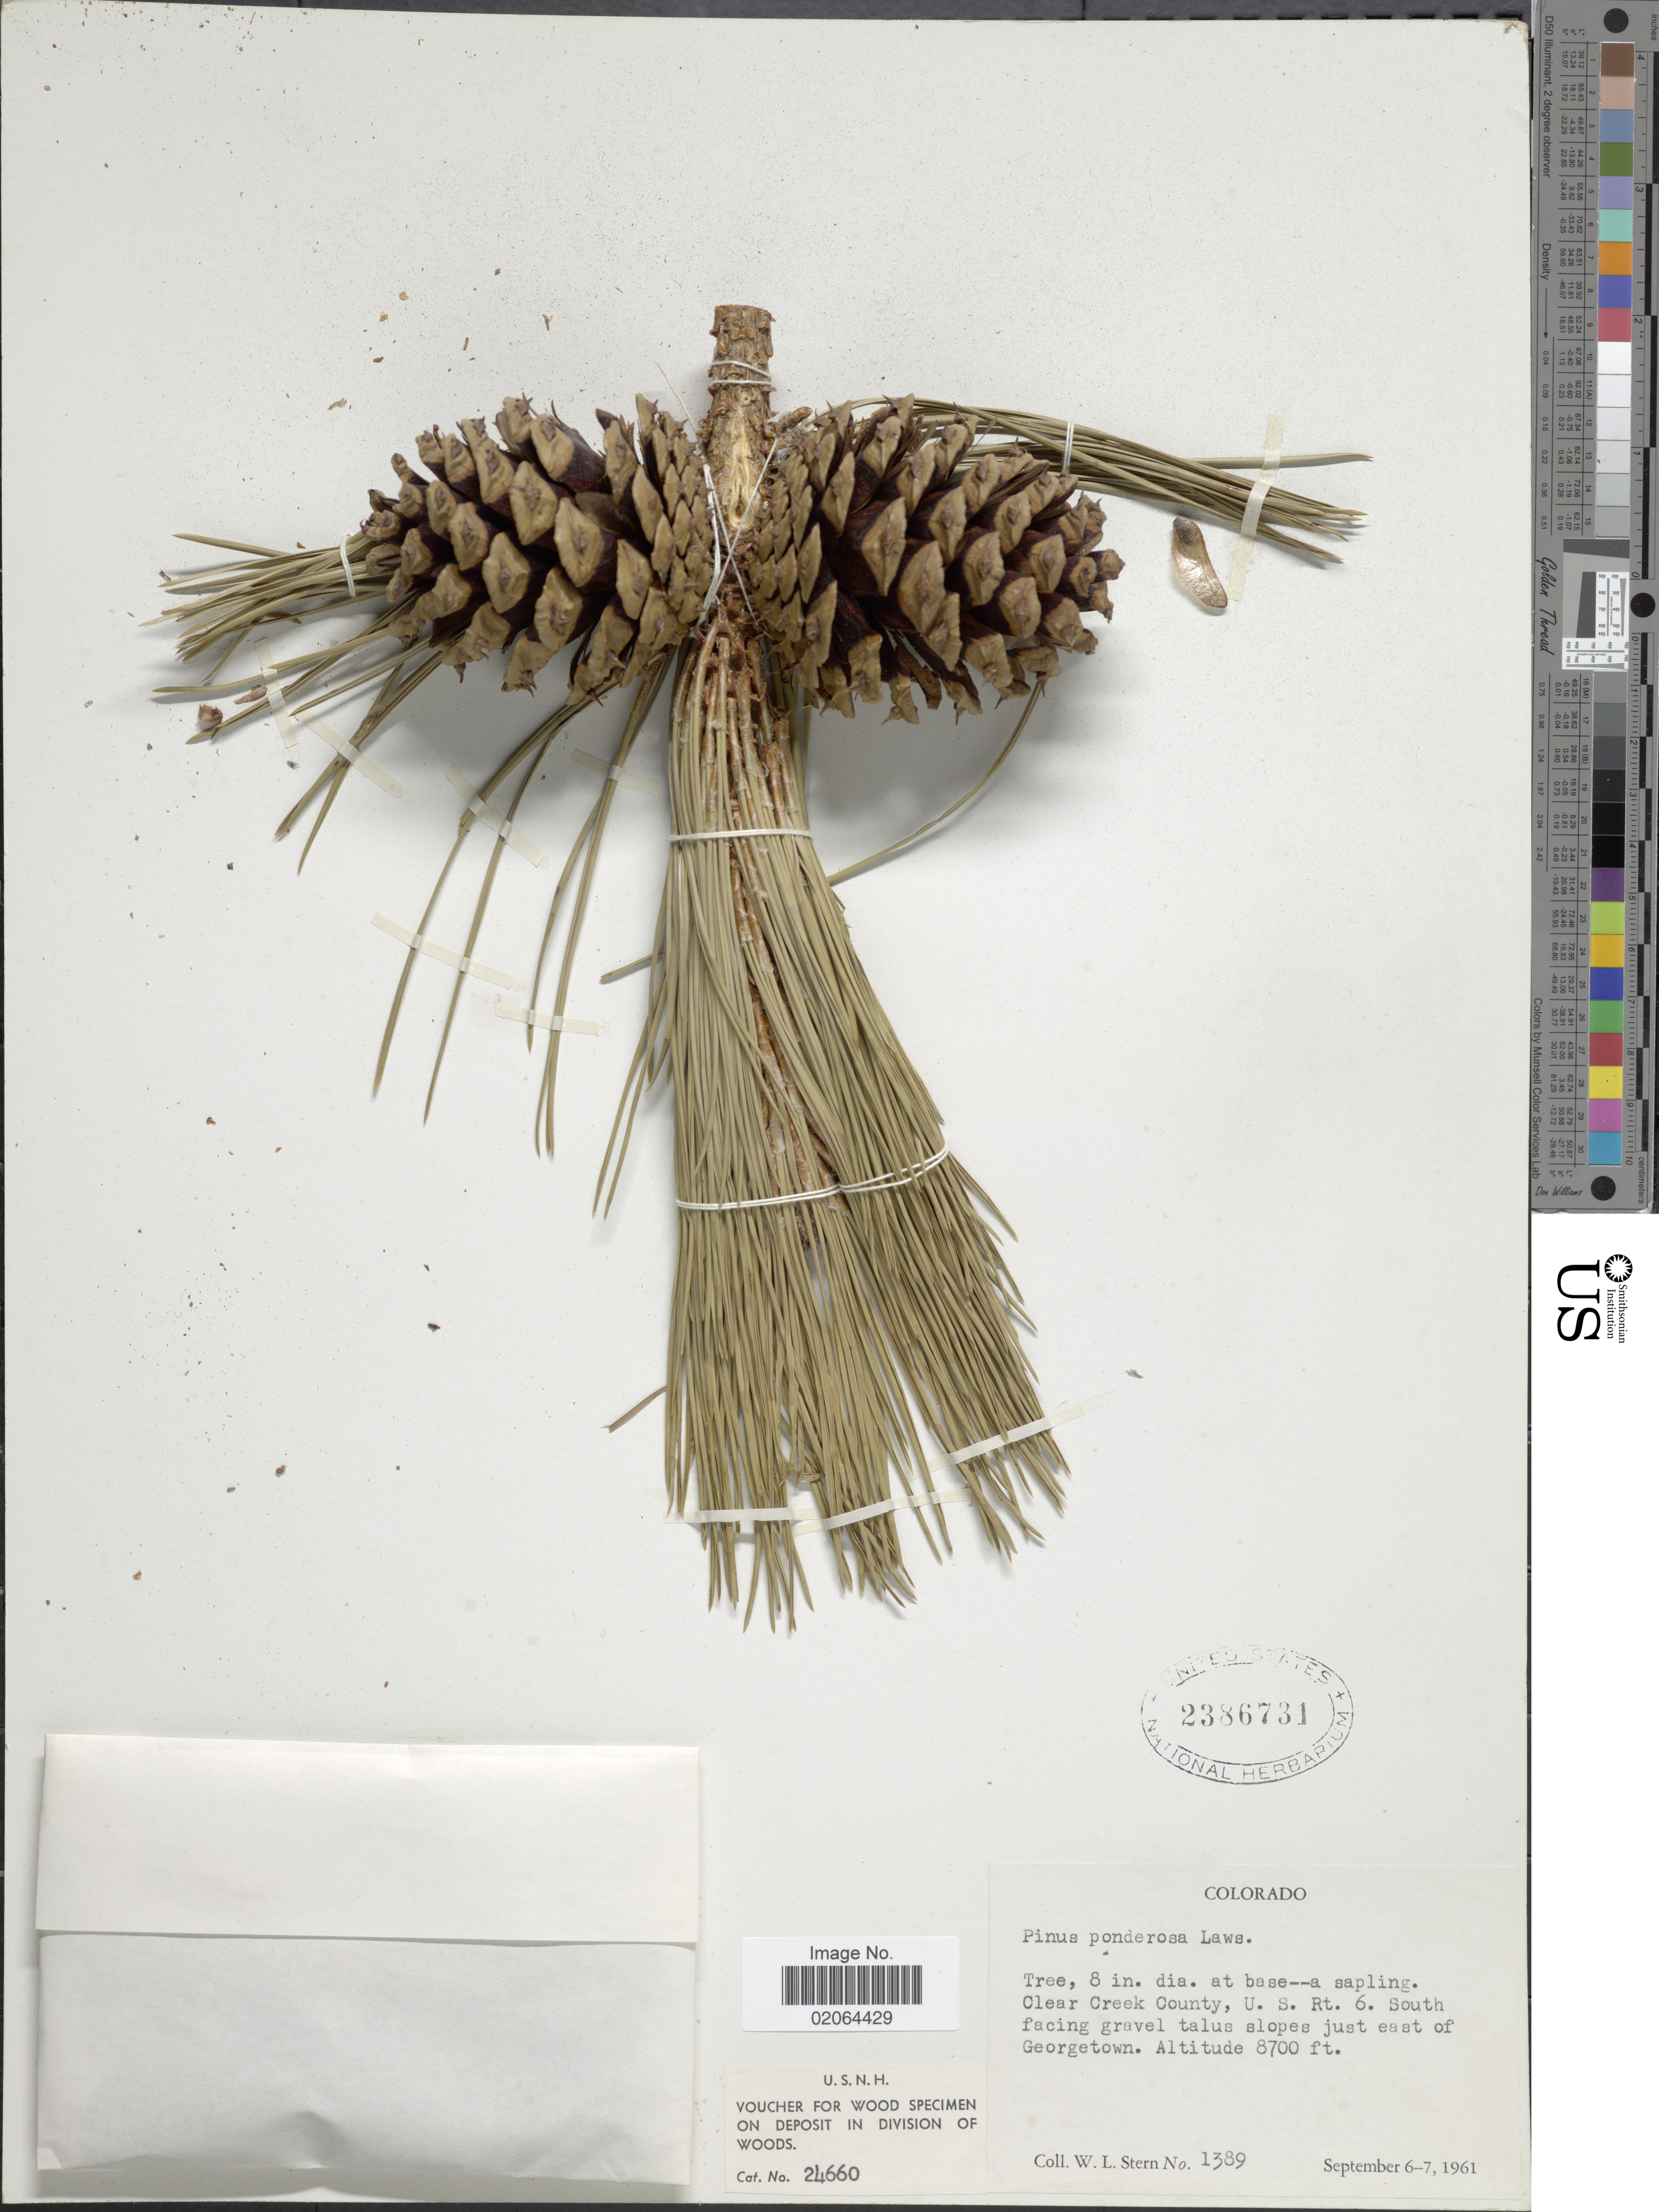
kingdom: Plantae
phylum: Tracheophyta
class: Pinopsida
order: Pinales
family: Pinaceae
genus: Pinus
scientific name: Pinus ponderosa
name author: Douglas ex C. Lawson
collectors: W. L. Stern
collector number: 1389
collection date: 1961-09-06/1961-09-07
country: United States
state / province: Colorado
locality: Colorado, Clear Creek County, U.S. Rt. 6. South facing gravel talus slopes just east of Georgetown.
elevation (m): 2652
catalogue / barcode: US 2386731